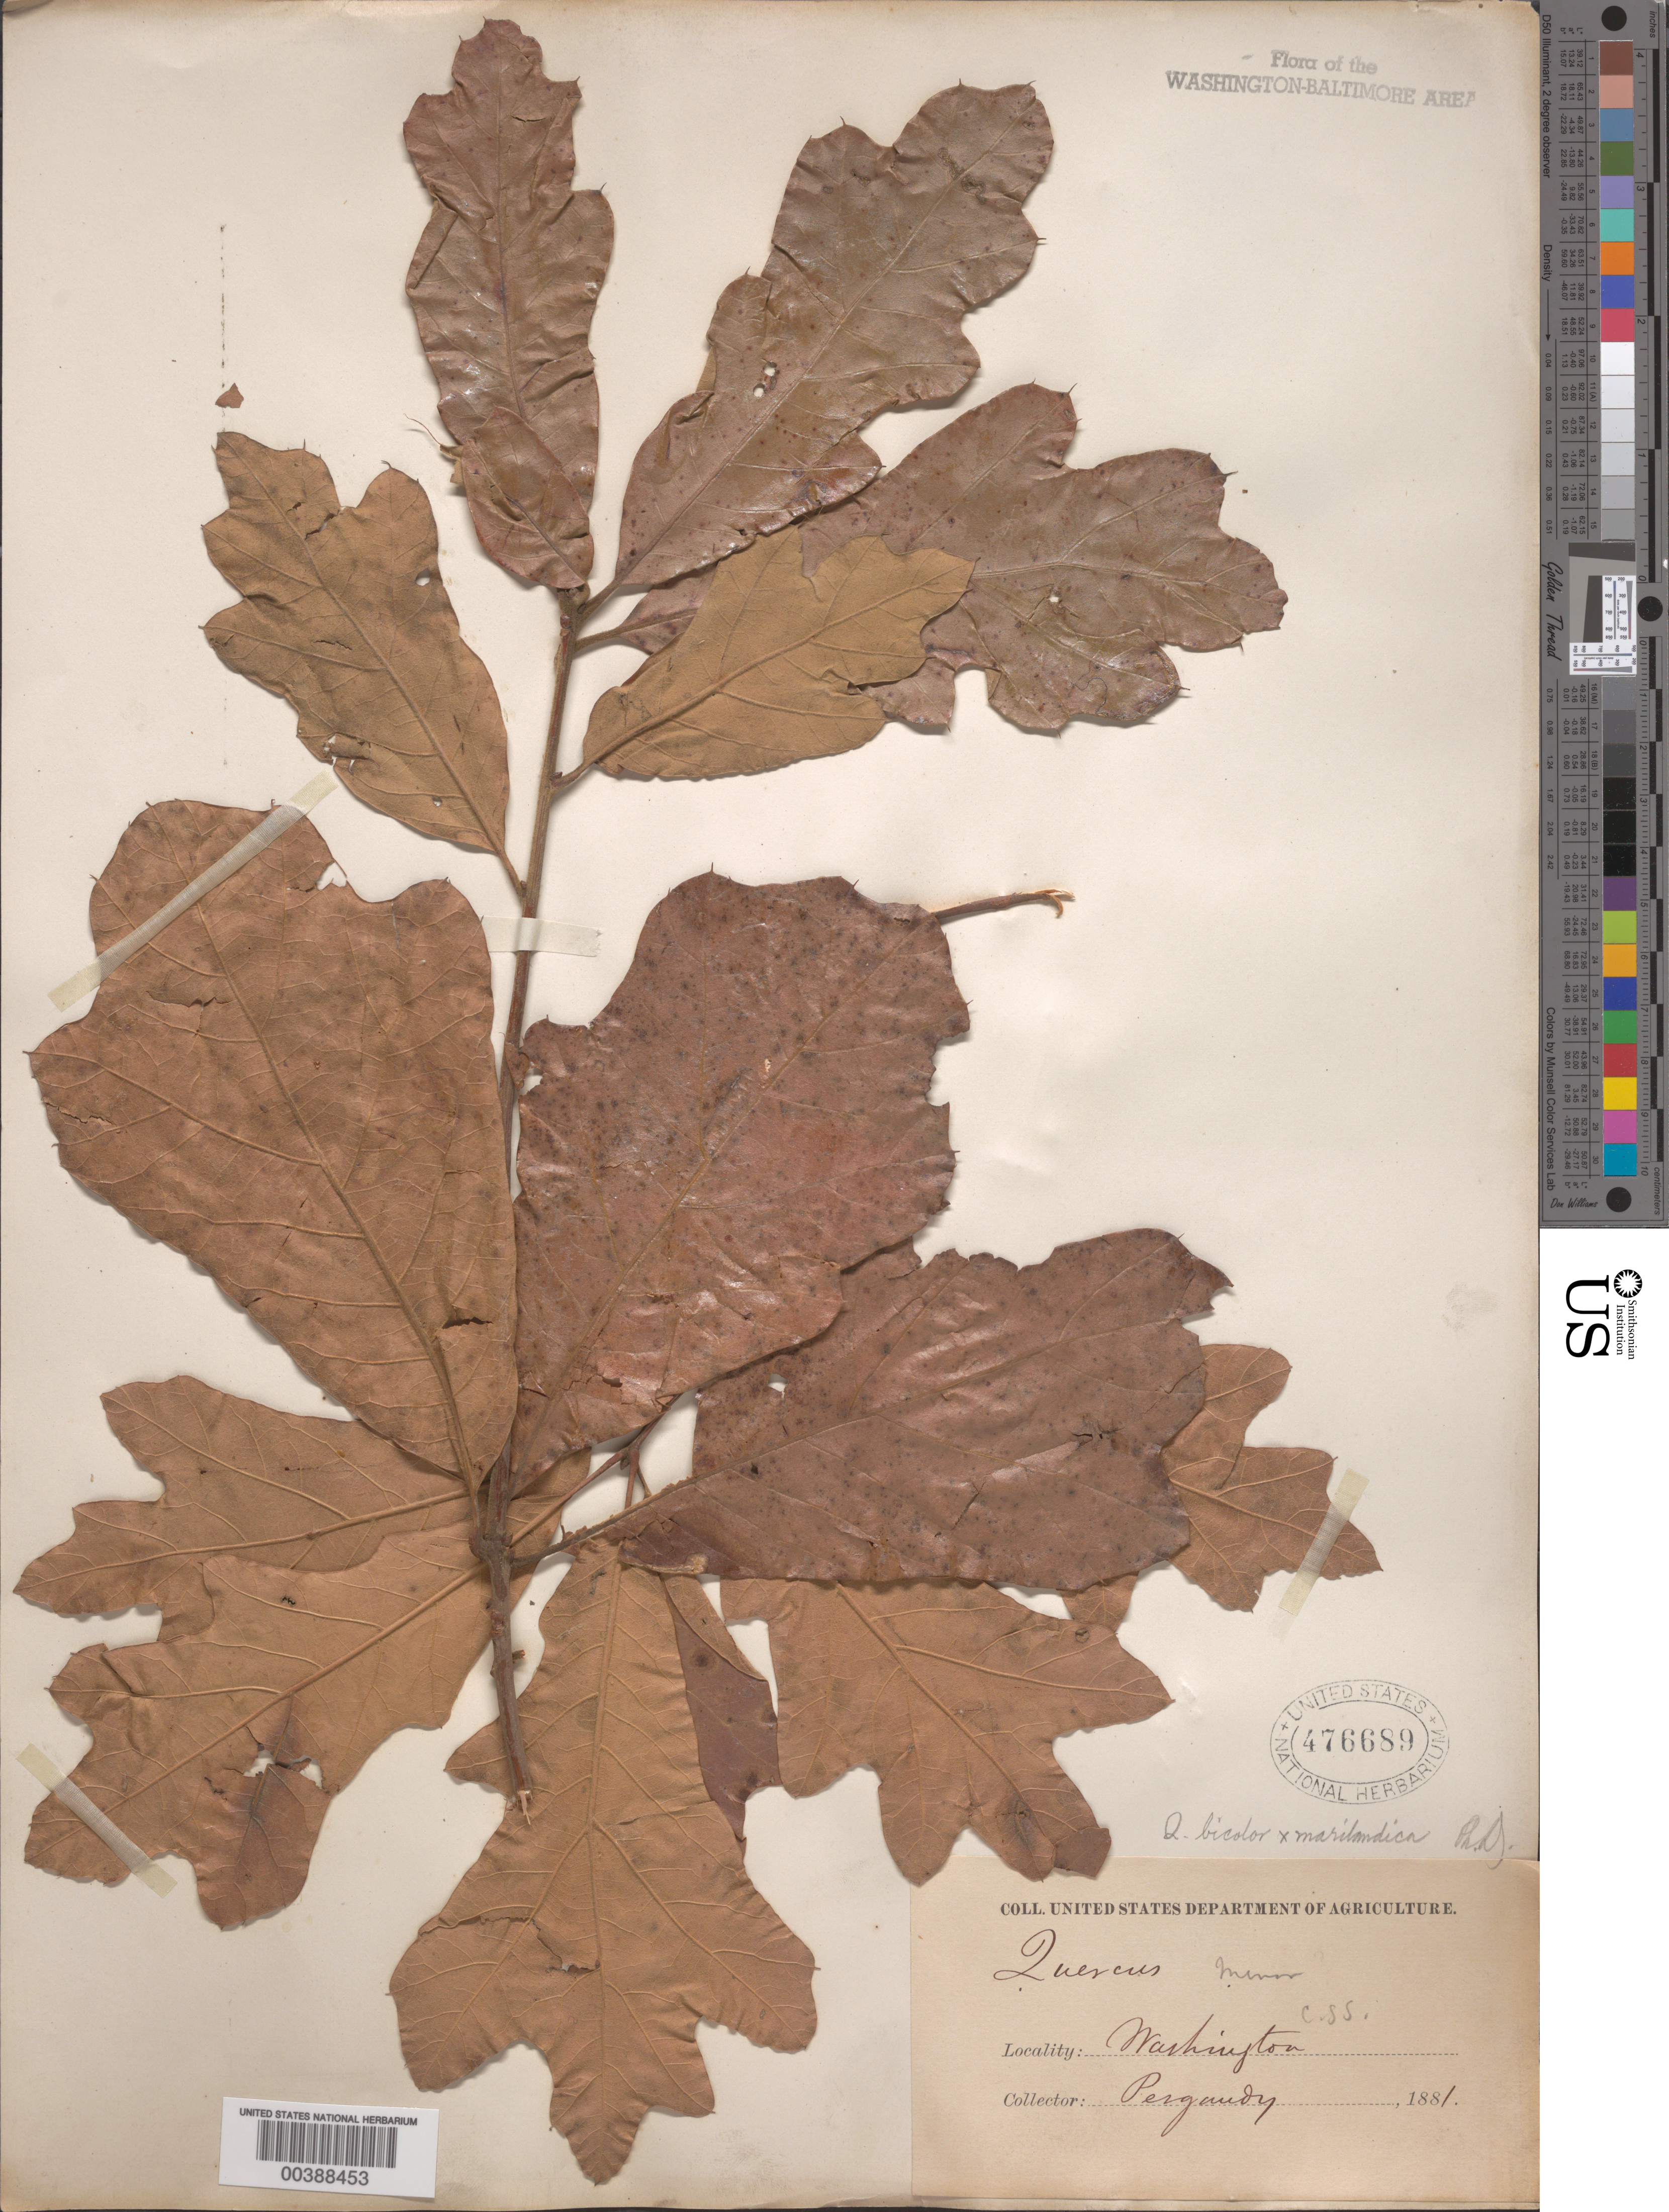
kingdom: Plantae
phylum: Tracheophyta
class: Magnoliopsida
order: Fagales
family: Fagaceae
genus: Quercus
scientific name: Quercus bicolor x Q. marilandica (L.) Münchh.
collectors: -. Pergundy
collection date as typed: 1881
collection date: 1881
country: United States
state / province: District of Columbia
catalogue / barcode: US 476689